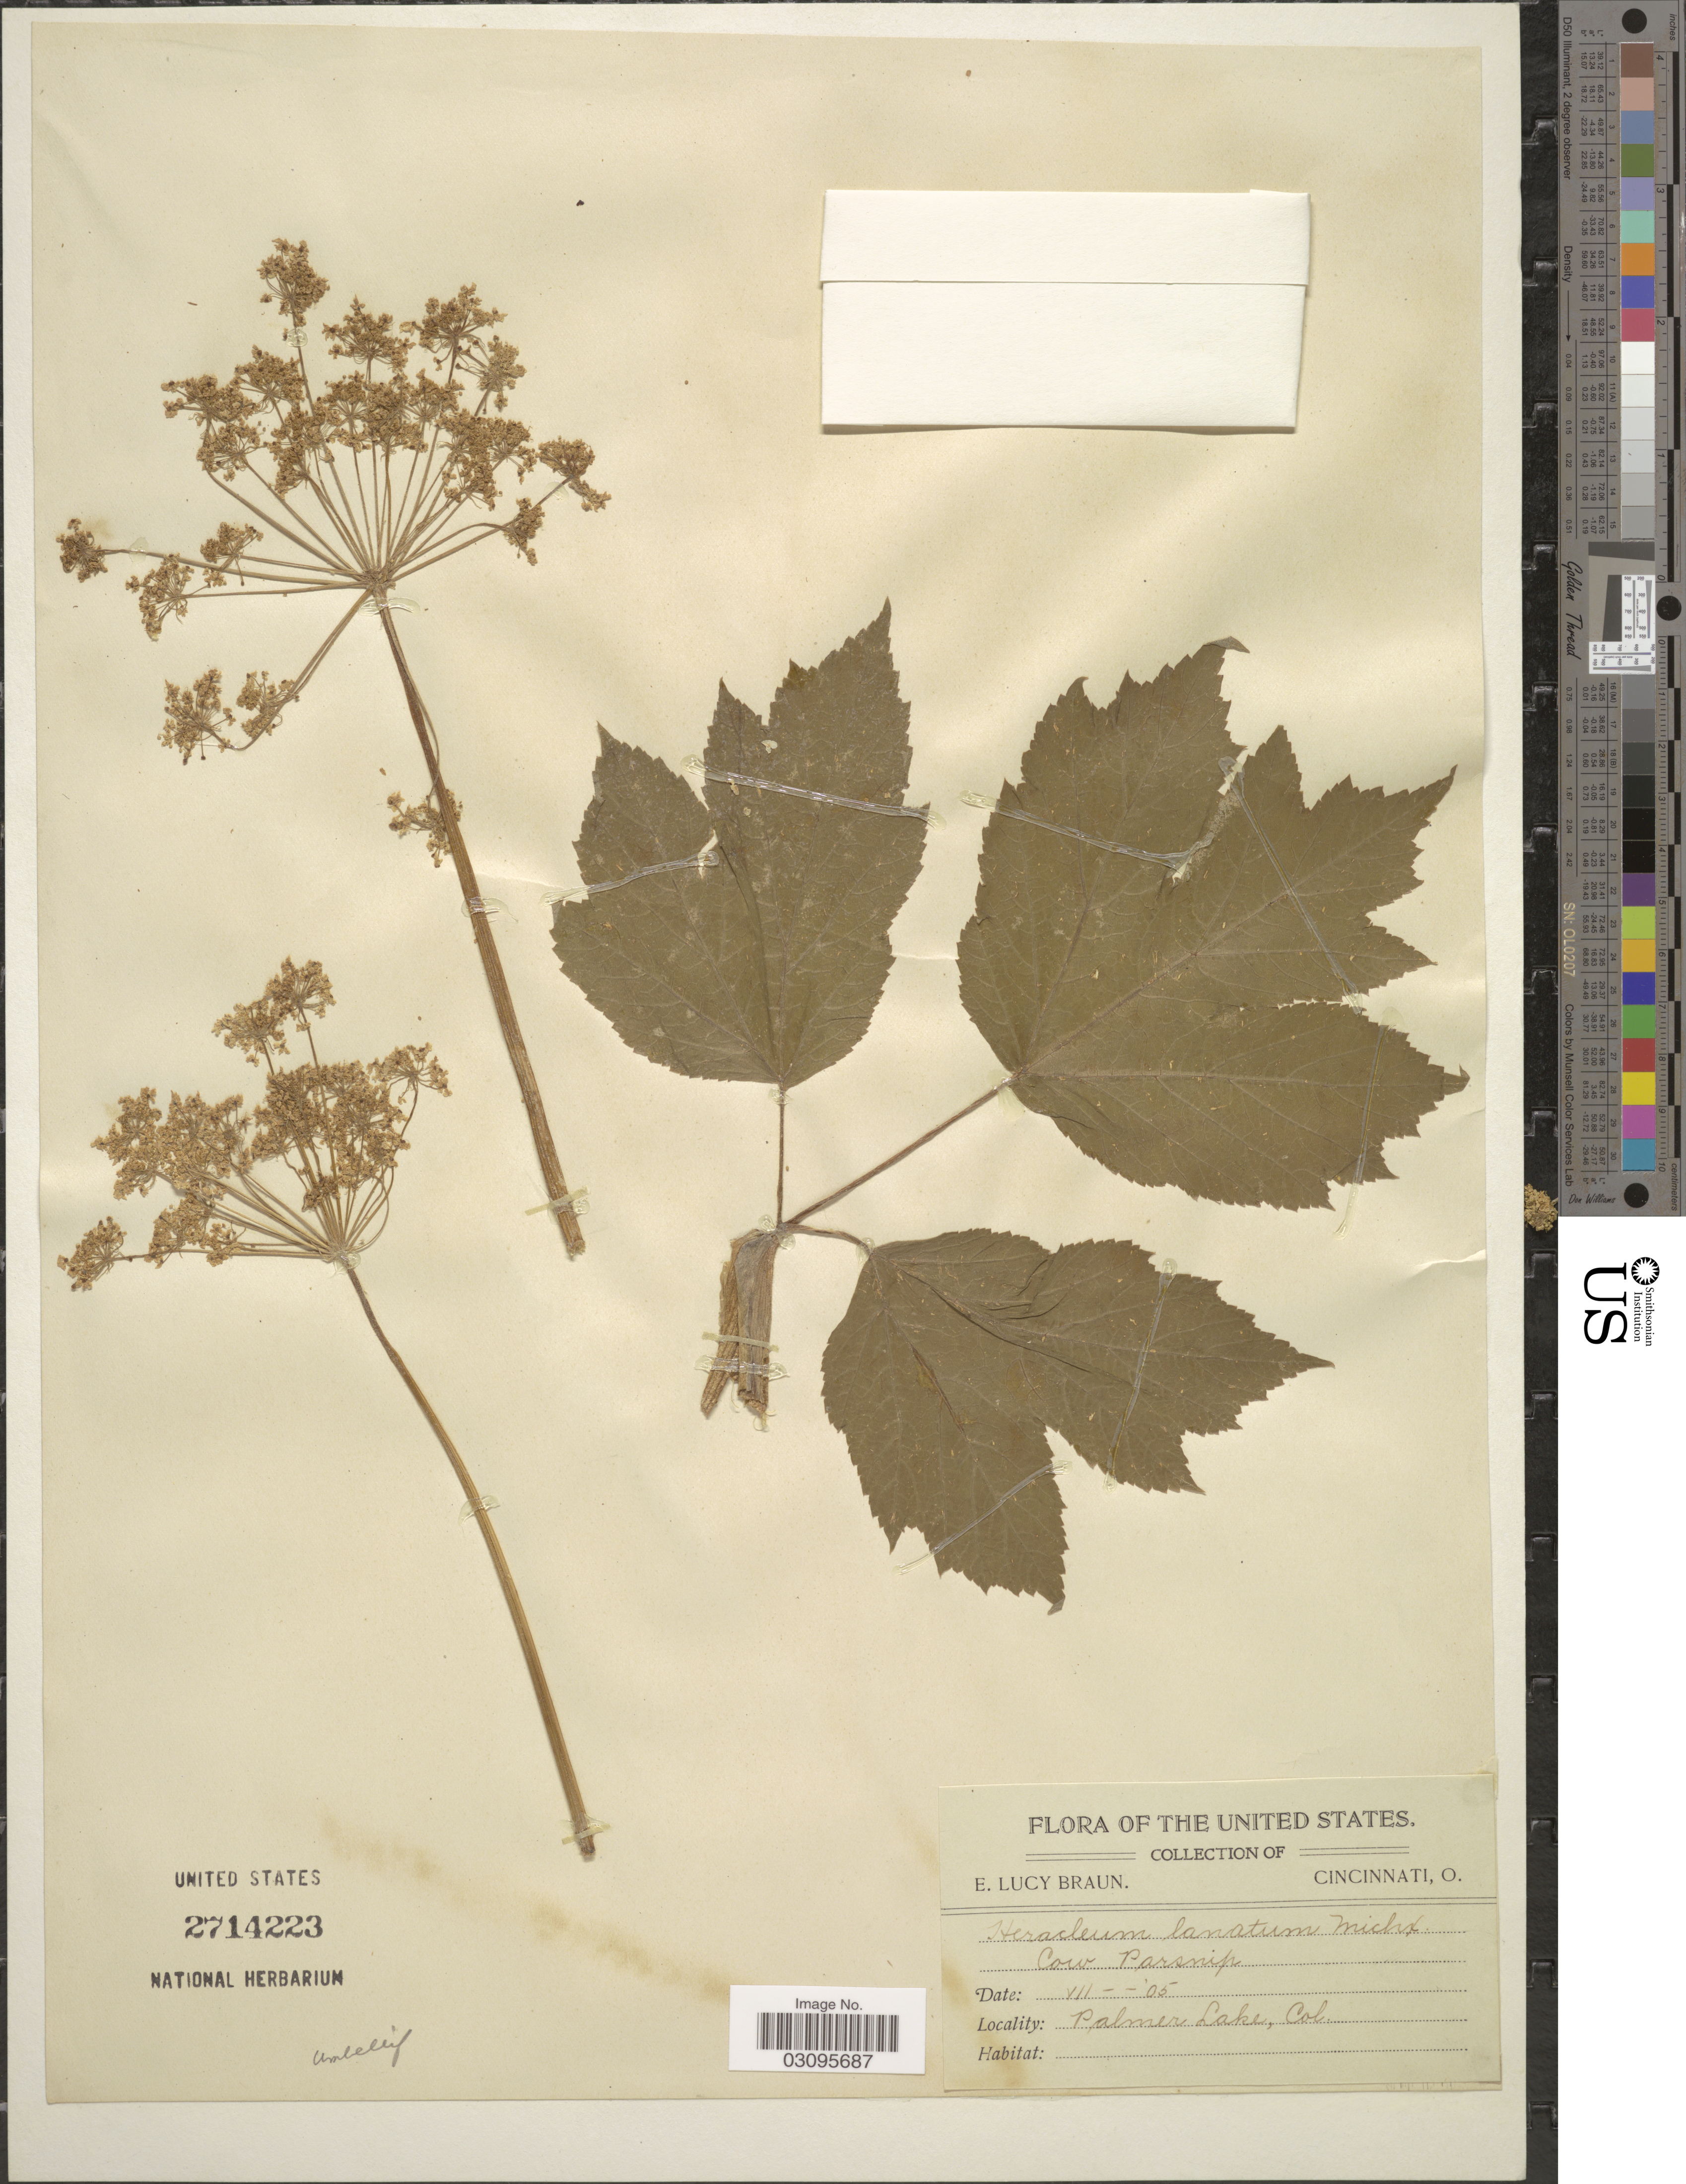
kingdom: Plantae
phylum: Tracheophyta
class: Magnoliopsida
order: Apiales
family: Apiaceae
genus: Heracleum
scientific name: Heracleum lanatum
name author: Michx.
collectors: E. L. Braun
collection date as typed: Transcribed d/m/y: /7/5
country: United States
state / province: Colorado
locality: Palmer Lake, Col.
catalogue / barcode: US 2714223